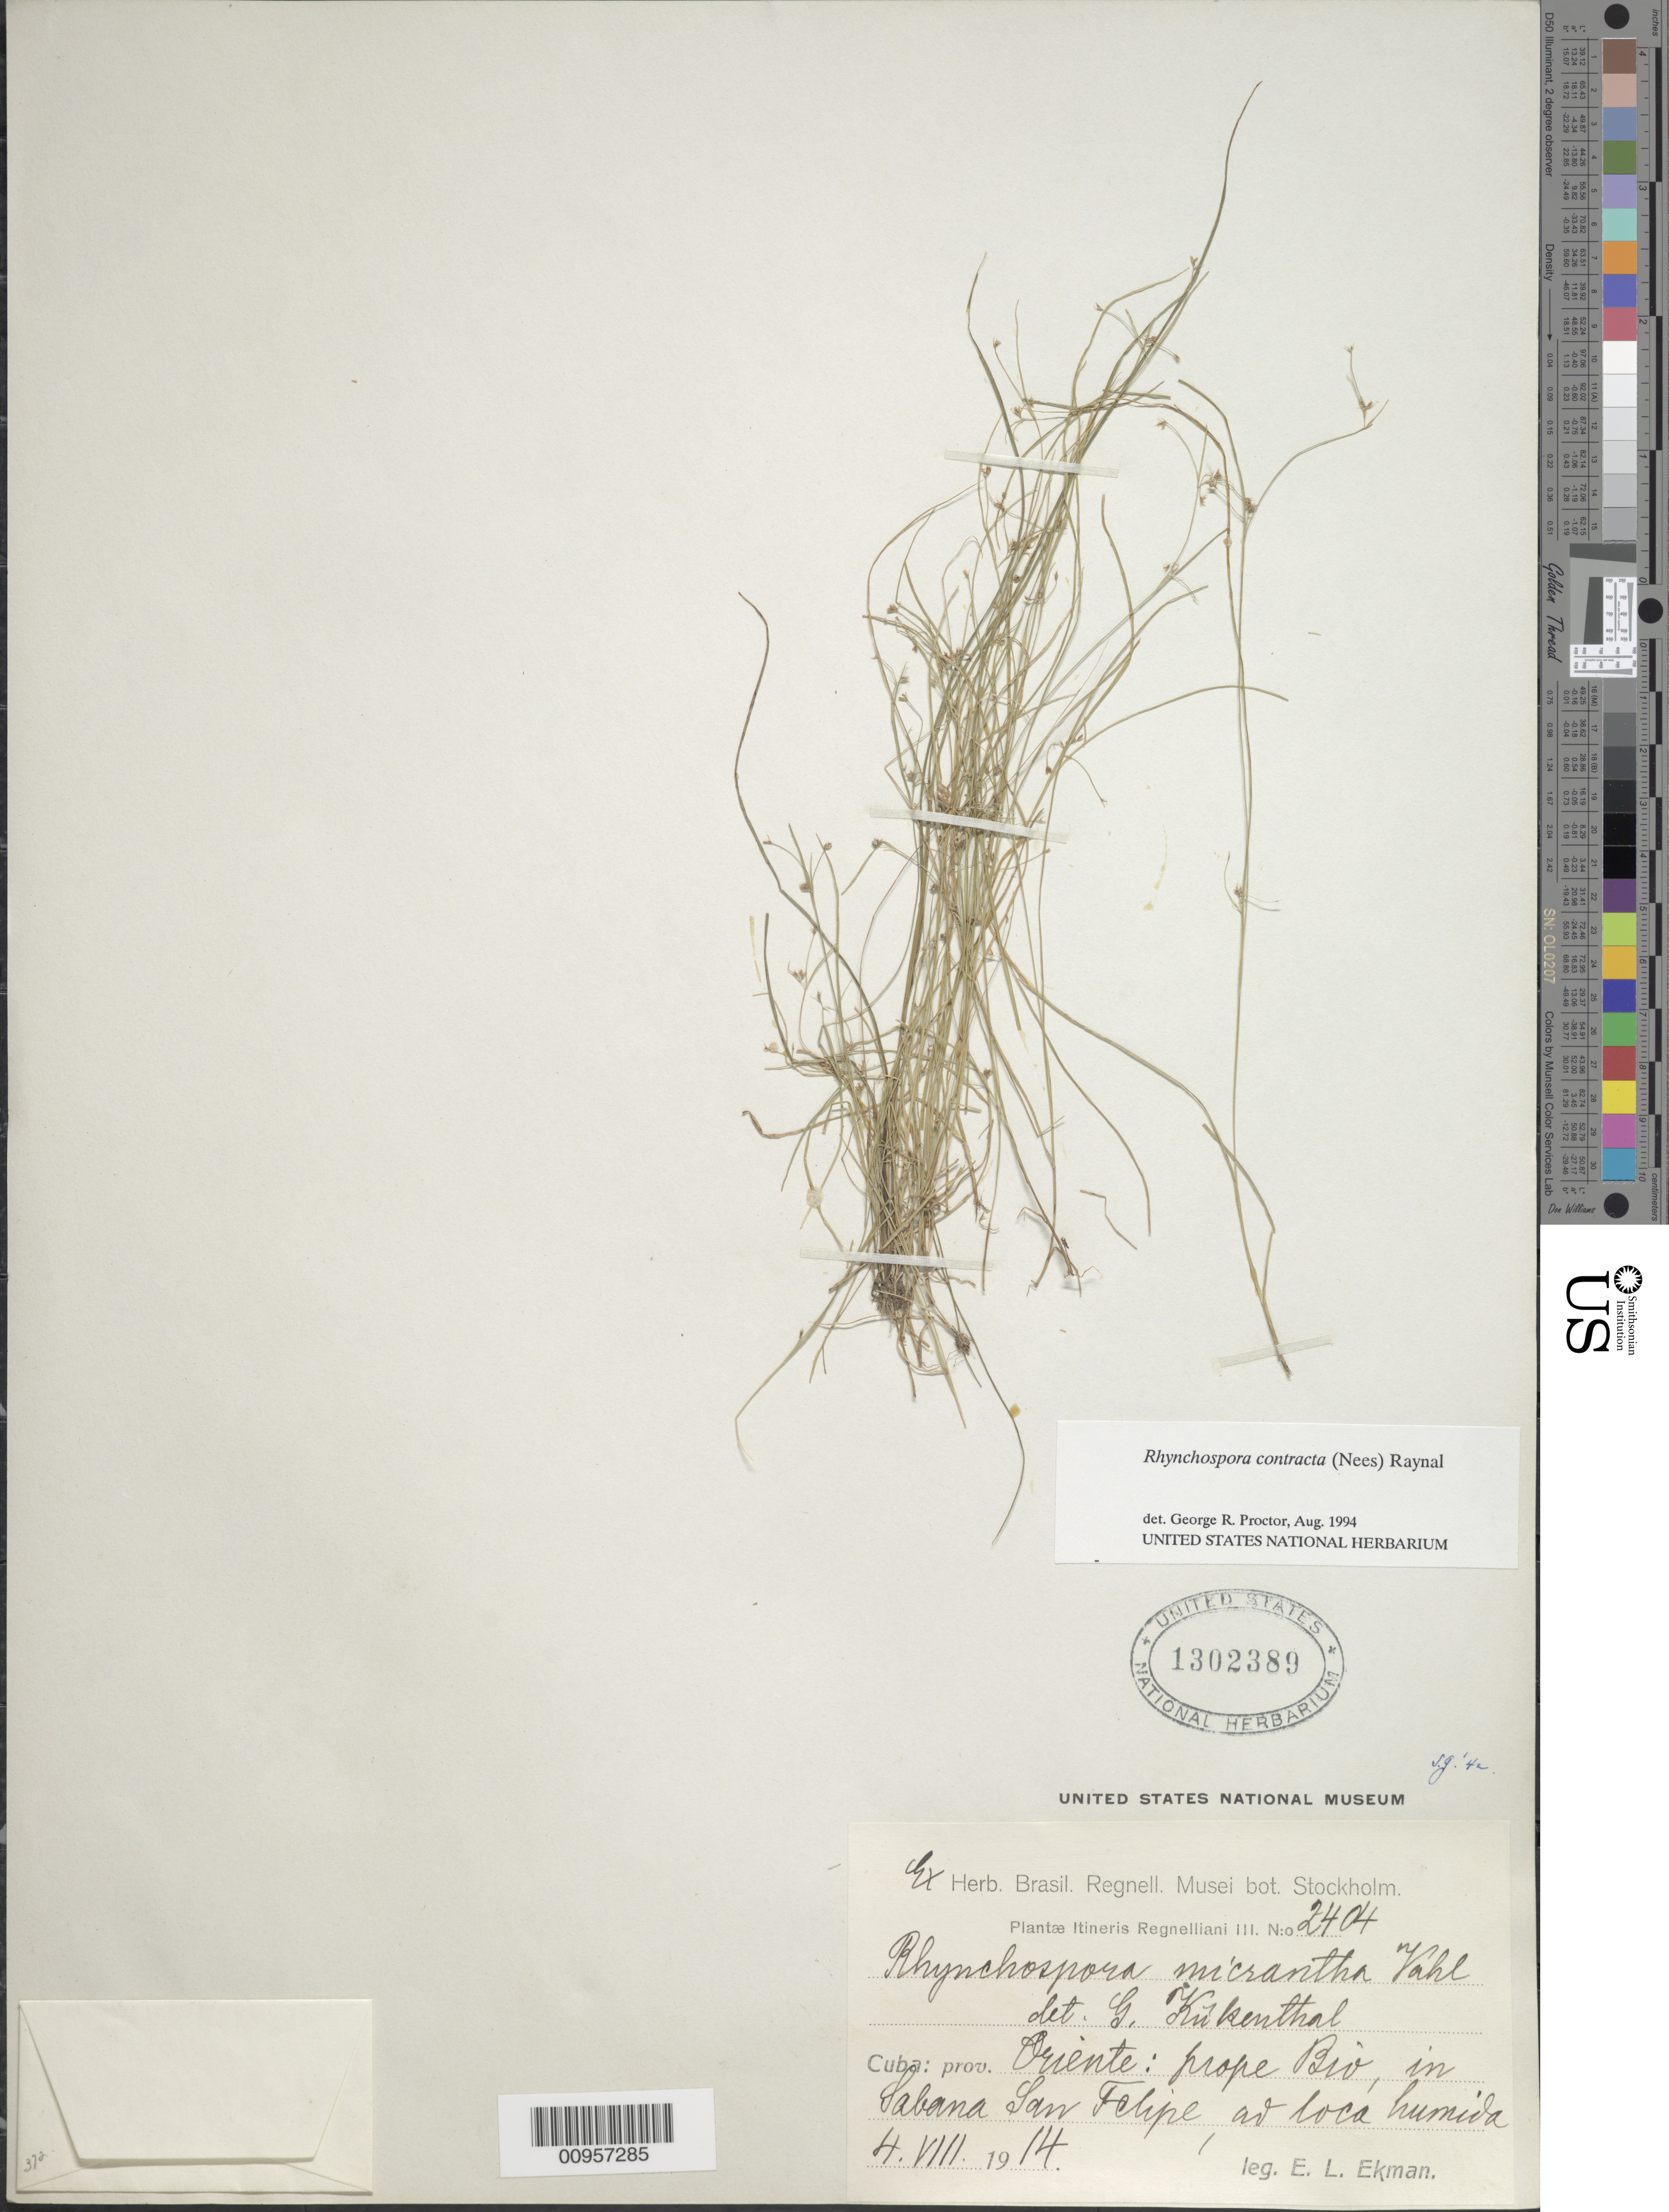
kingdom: Plantae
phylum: Tracheophyta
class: Liliopsida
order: Poales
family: Cyperaceae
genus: Rhynchospora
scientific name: Rhynchospora contracta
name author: (Nees) J. Raynal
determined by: Proctor, G. R.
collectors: E. L. Ekman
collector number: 2404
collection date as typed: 04 Aug 1914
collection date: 1914-08-04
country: Cuba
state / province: Oriente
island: Cuba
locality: Prope Bio, in Sabana San Felipe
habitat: Ad loca humida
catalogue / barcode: US 1302389